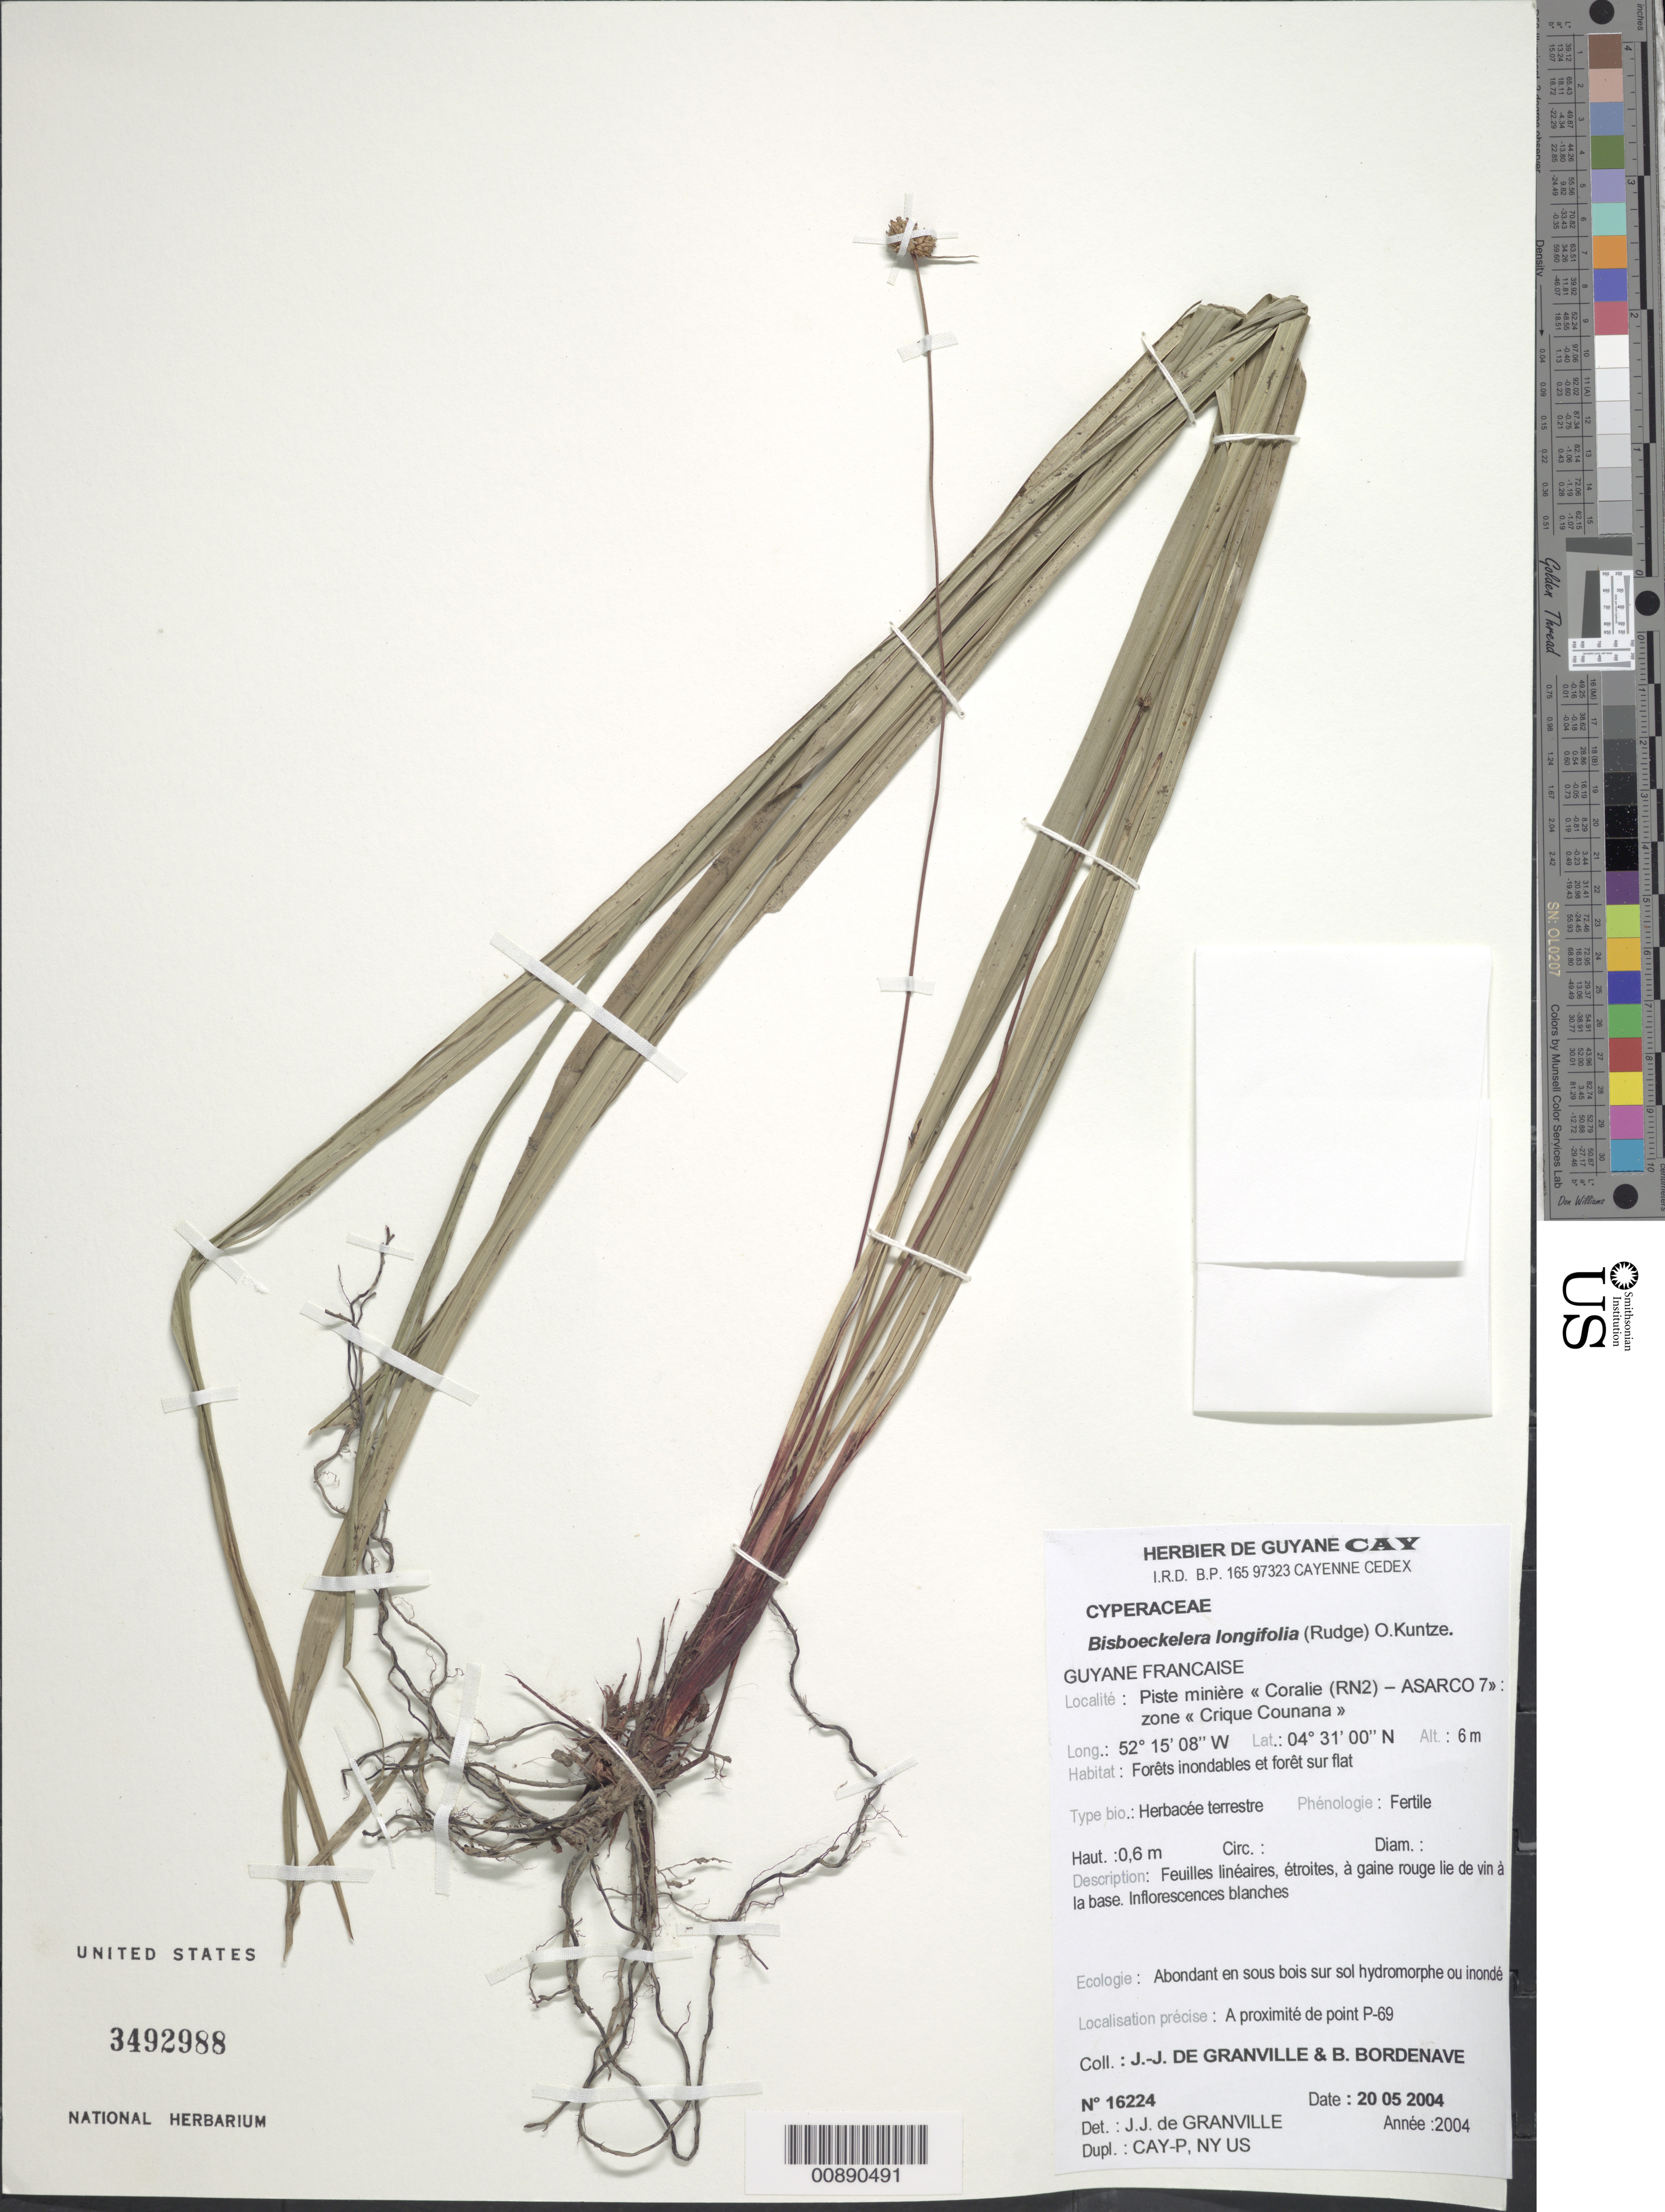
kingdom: Plantae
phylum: Tracheophyta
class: Liliopsida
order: Poales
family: Cyperaceae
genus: Bisboeckelera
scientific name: Bisboeckelera longifolia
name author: (Rudge) Kuntze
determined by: Granville, J. J. de, (CAY), Institut de Recherche pour le Developpement (IRD) (FRENCH GUIANA)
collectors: J.-J. de Granville & B. Bordenave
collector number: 16224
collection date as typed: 20-May-04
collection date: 2004-05-20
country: French Guiana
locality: Coralie (RN2)-ASARCO 6, zone Crique Counana, P-69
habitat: Forêts inondables et forêts de flat; sous bois sur sol hydromorphe ou inondé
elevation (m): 6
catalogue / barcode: US 3492988